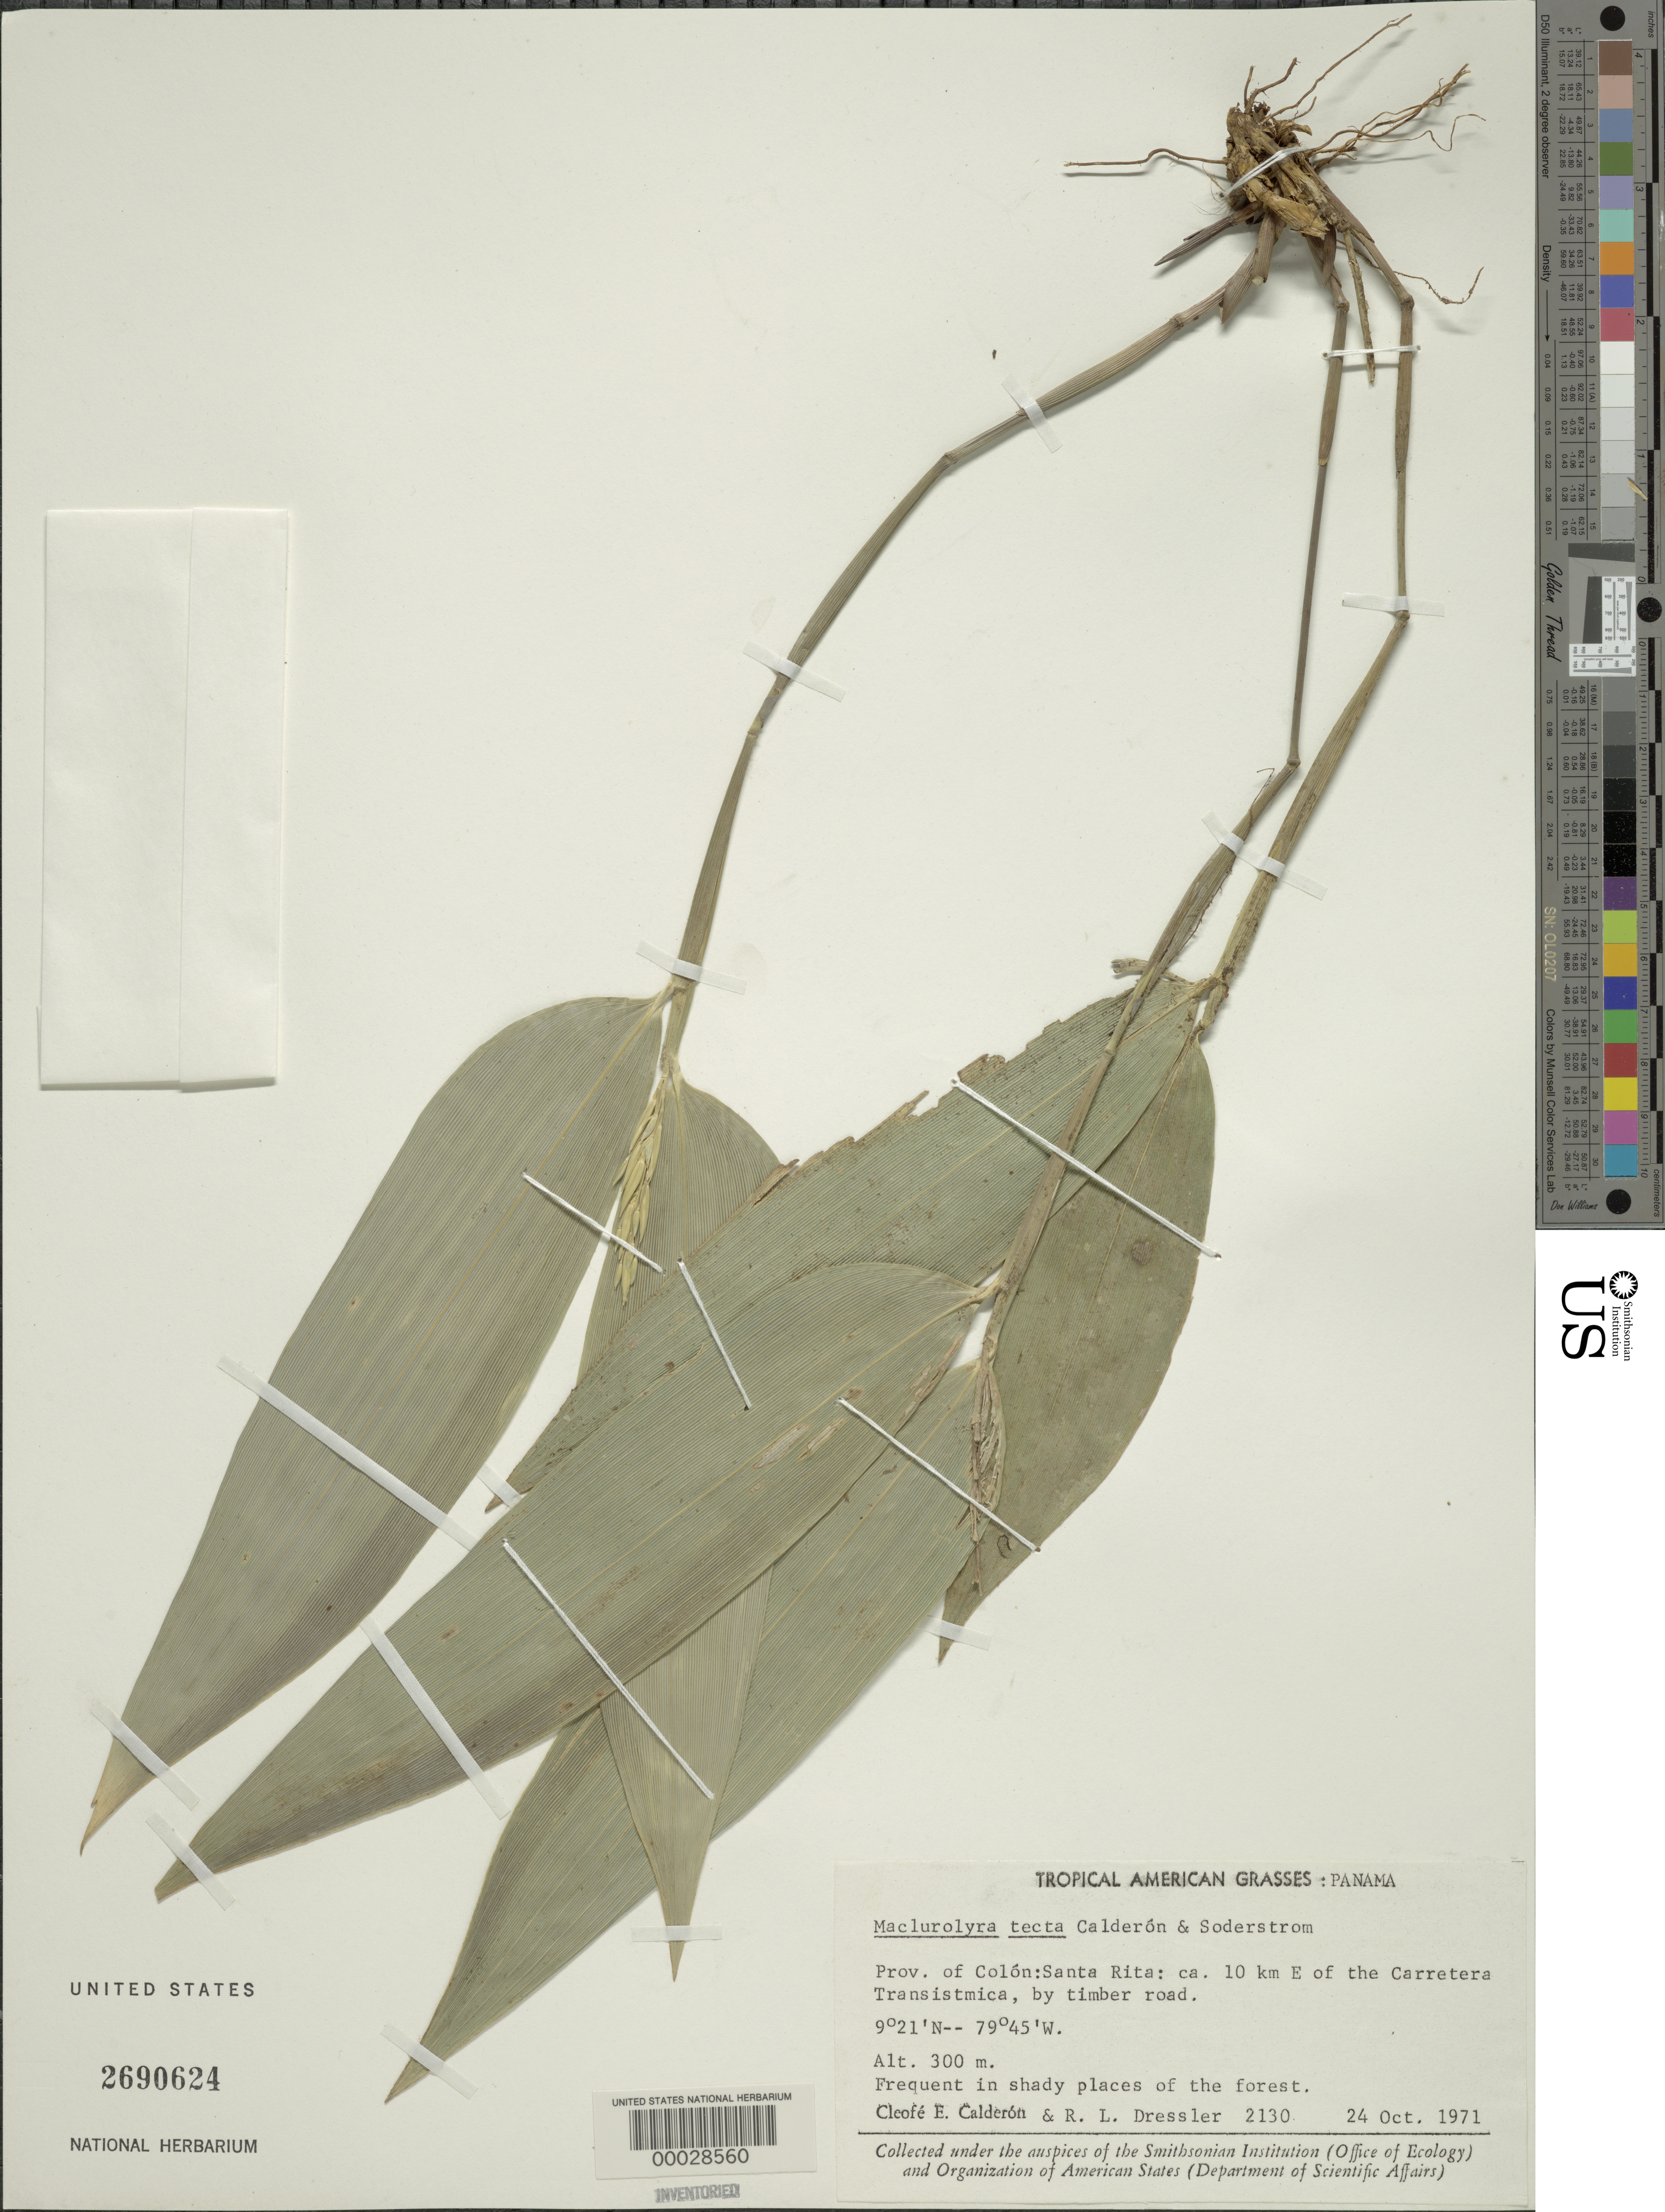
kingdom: Plantae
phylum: Tracheophyta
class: Liliopsida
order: Poales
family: Poaceae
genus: Leptaspis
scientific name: Leptaspis zeylanica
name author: Nees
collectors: C. E. Calderón & R. Dressler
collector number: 2130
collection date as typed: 24 Oct 1971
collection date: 1971-10-24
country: Panama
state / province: Colón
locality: Santa Rita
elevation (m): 300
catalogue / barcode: US 2690624